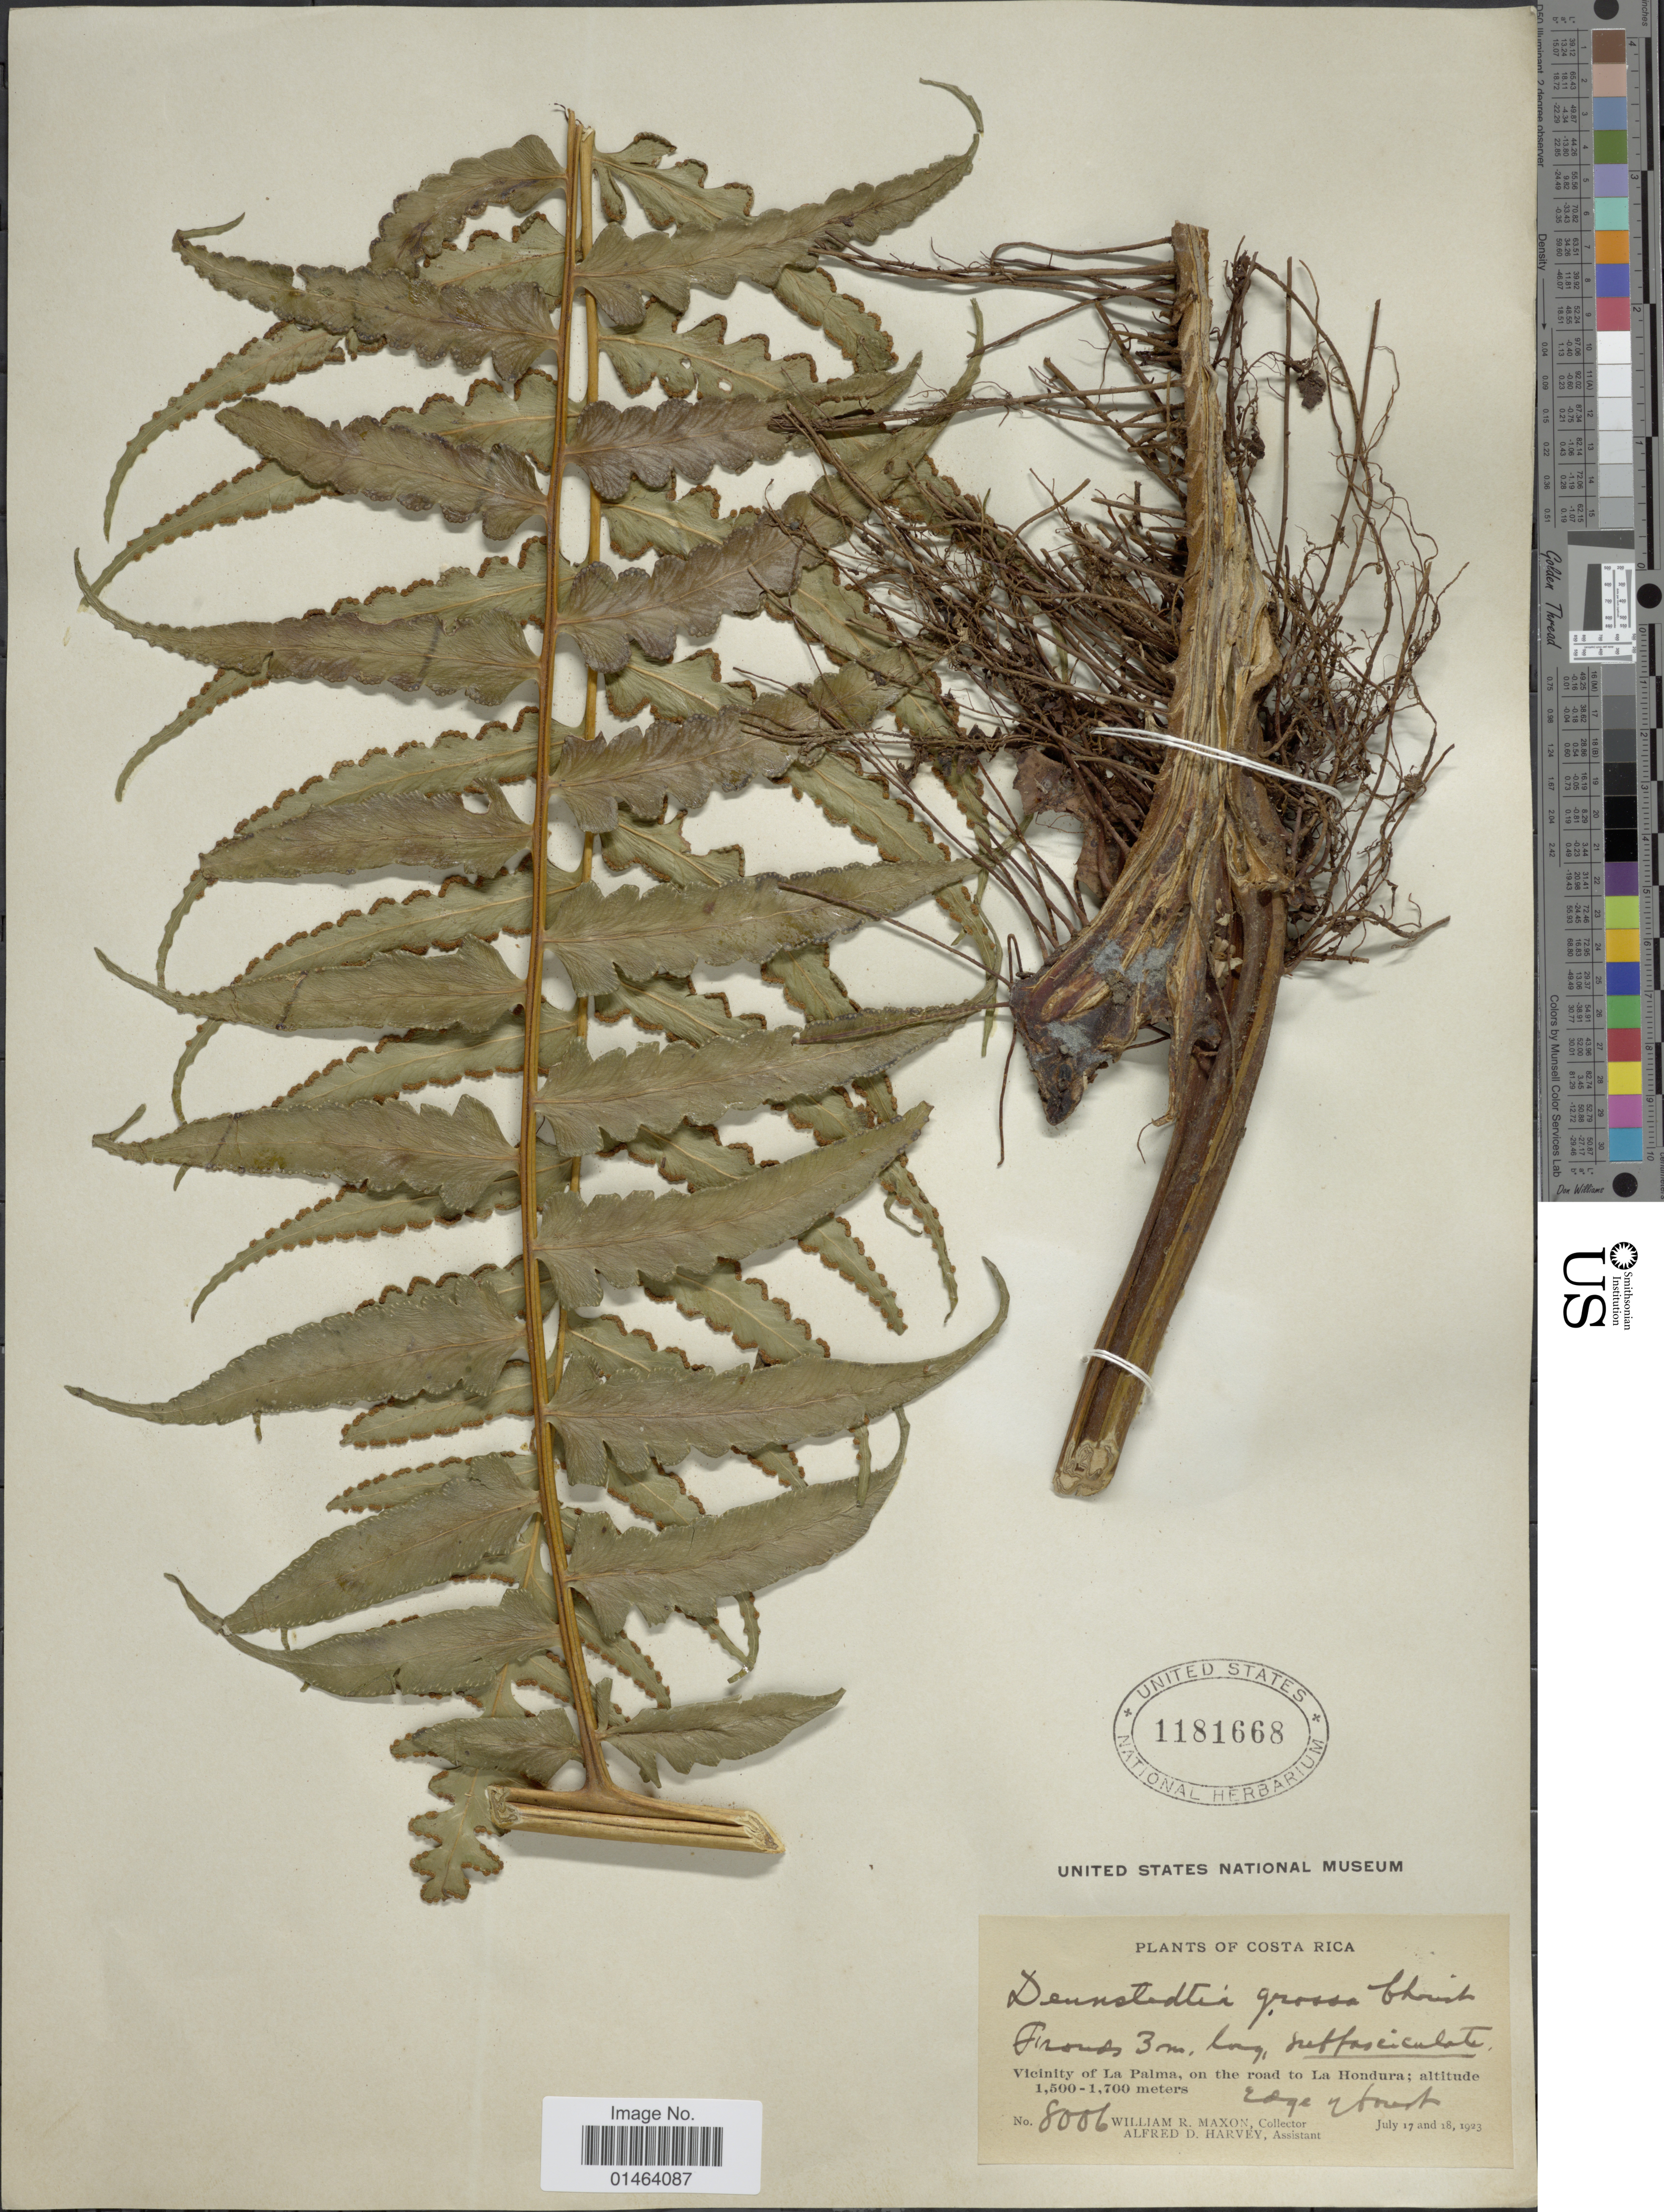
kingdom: Plantae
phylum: Tracheophyta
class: Polypodiopsida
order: Polypodiales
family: Dennstaedtiaceae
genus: Dennstaedtia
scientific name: Dennstaedtia coronata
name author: (Sodiro) C. Chr.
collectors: W. R. Maxon & A. D. Harvey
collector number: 8006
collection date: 1923-07-17/1923-07-18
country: Costa Rica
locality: Costa Rica, vicinity of La Palma, on the road to La Hondura.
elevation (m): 1500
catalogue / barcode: US 1181668